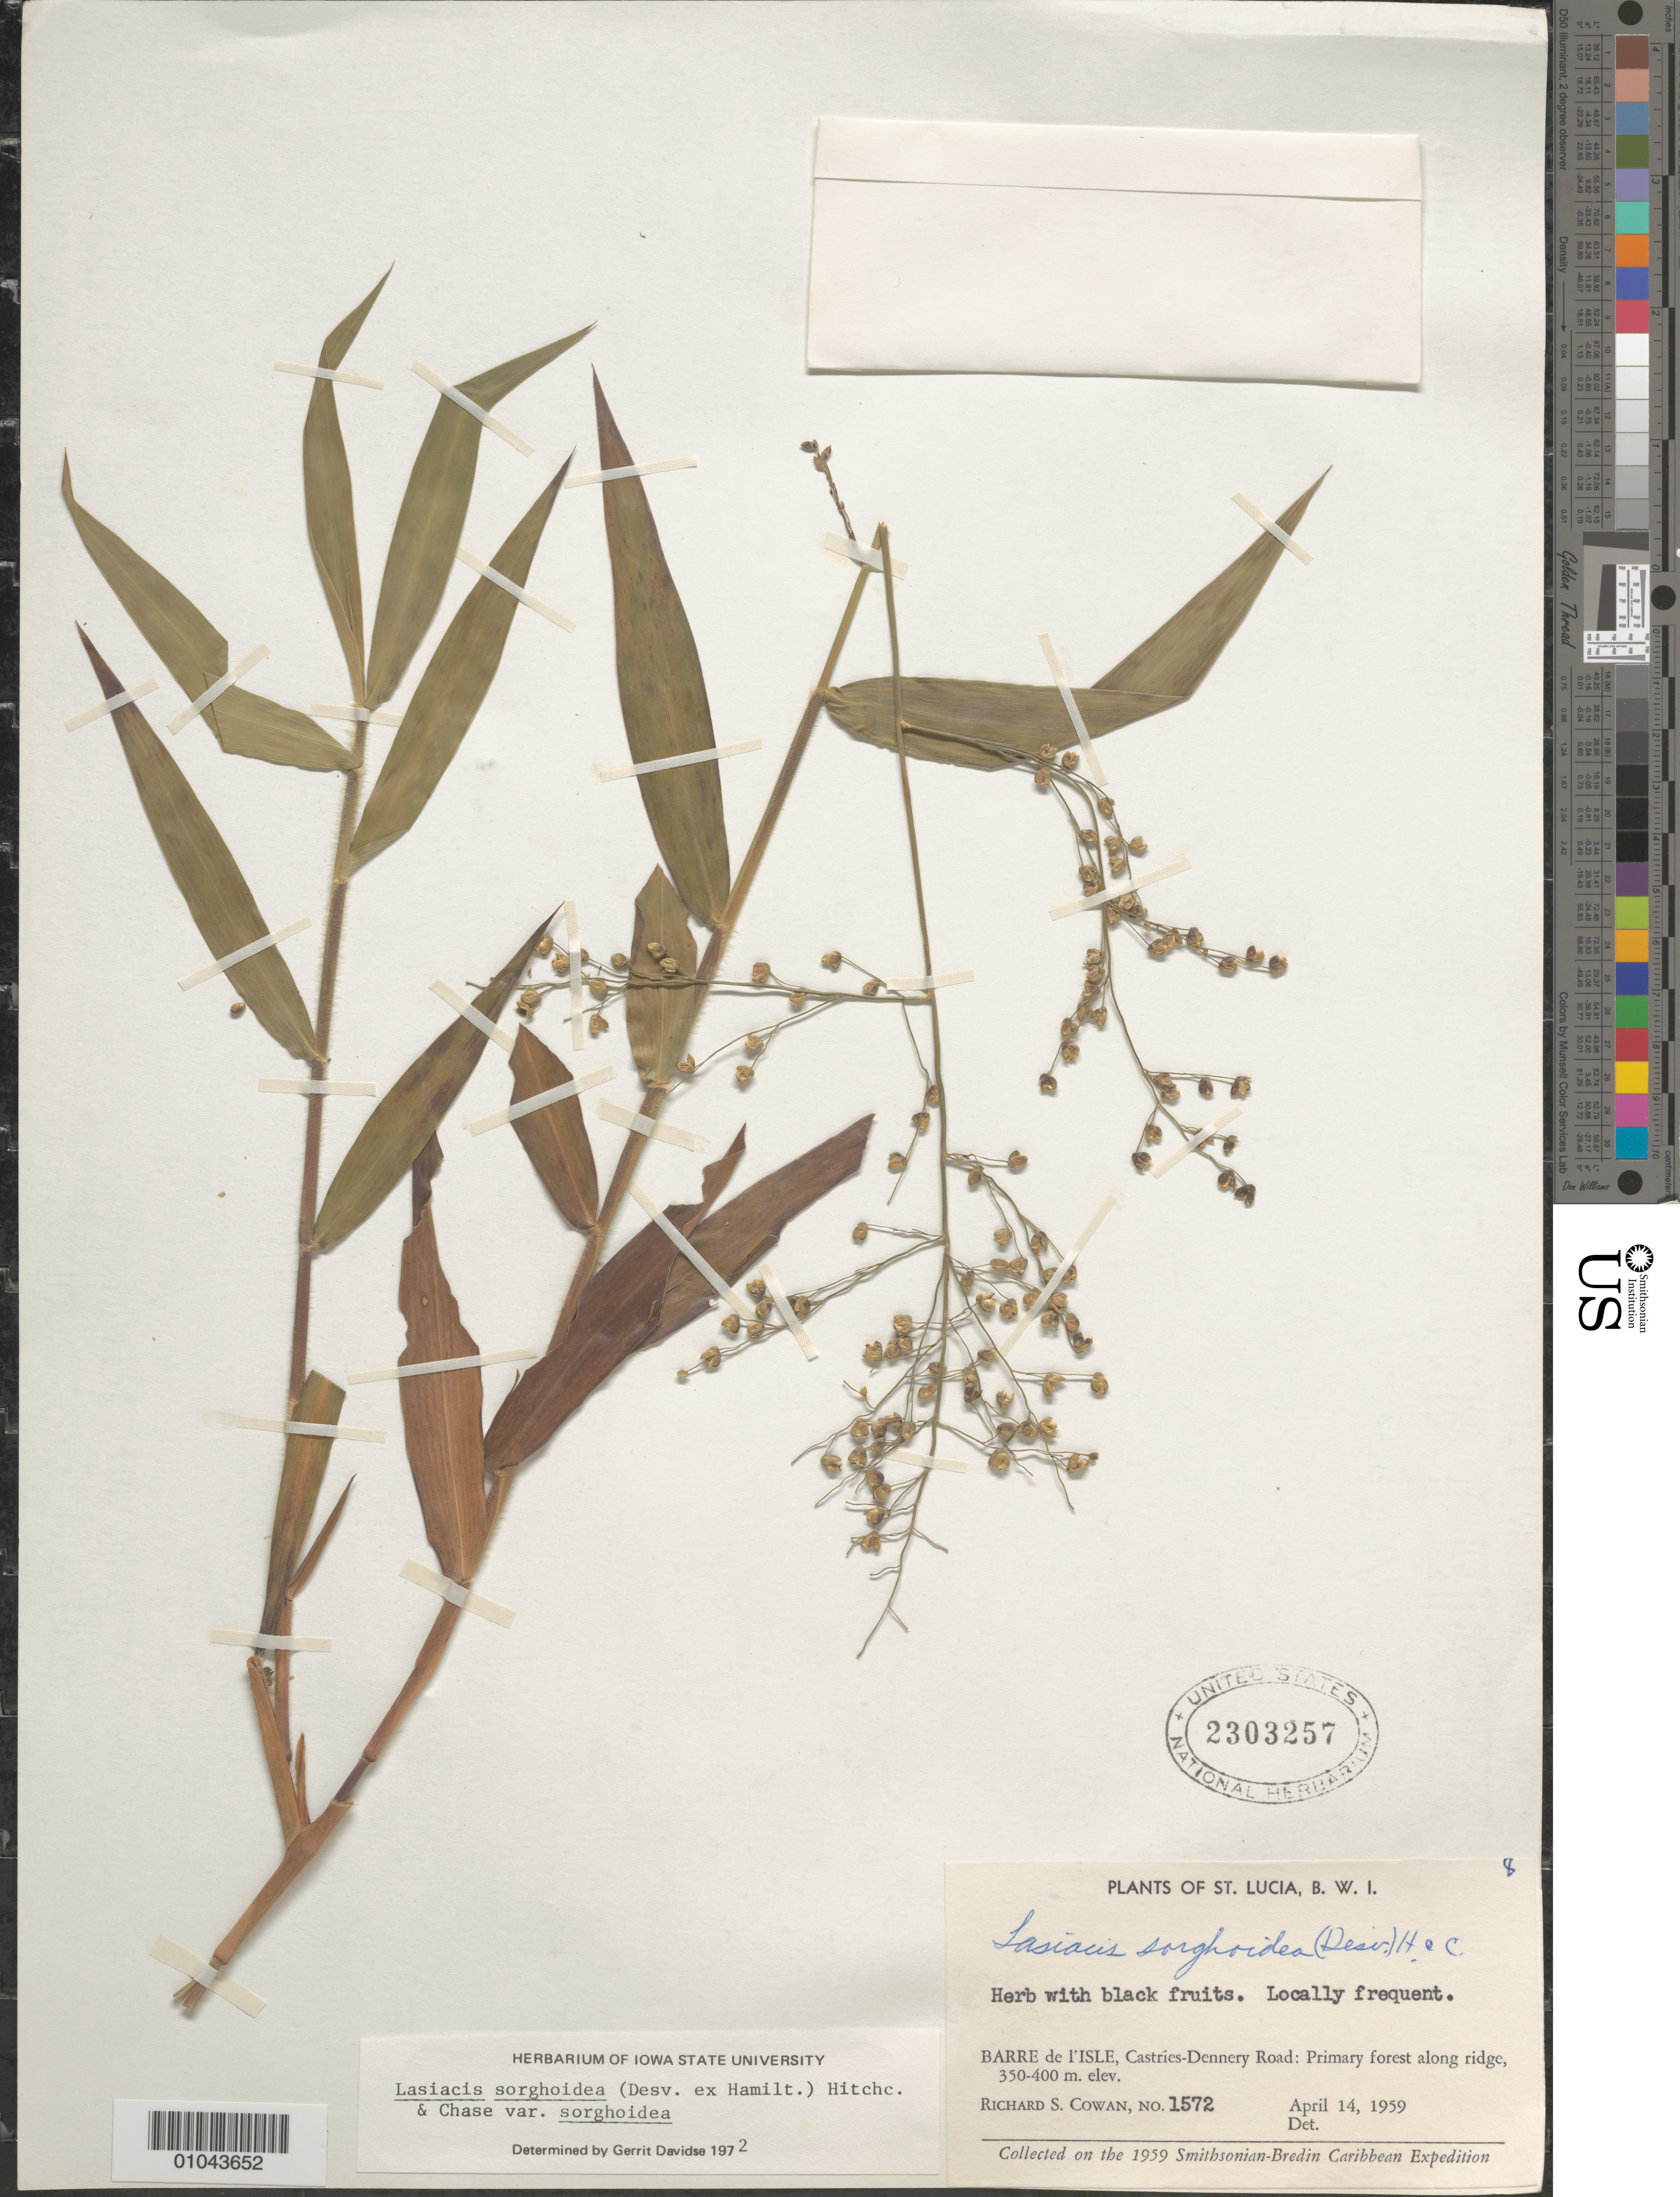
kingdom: Plantae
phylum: Tracheophyta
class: Liliopsida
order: Poales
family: Poaceae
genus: Lasiacis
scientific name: Lasiacis sorghoidea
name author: (Desv. ex Ham.) Hitchc. & Chase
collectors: R. S. Cowan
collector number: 1572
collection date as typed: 14 Apr 1959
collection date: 1959-04-14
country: St. Lucia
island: St. Lucia I.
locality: Barre de I'Isle, Castries-Dennery Road: Primary forest along ridge,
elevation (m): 350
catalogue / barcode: US 2303257